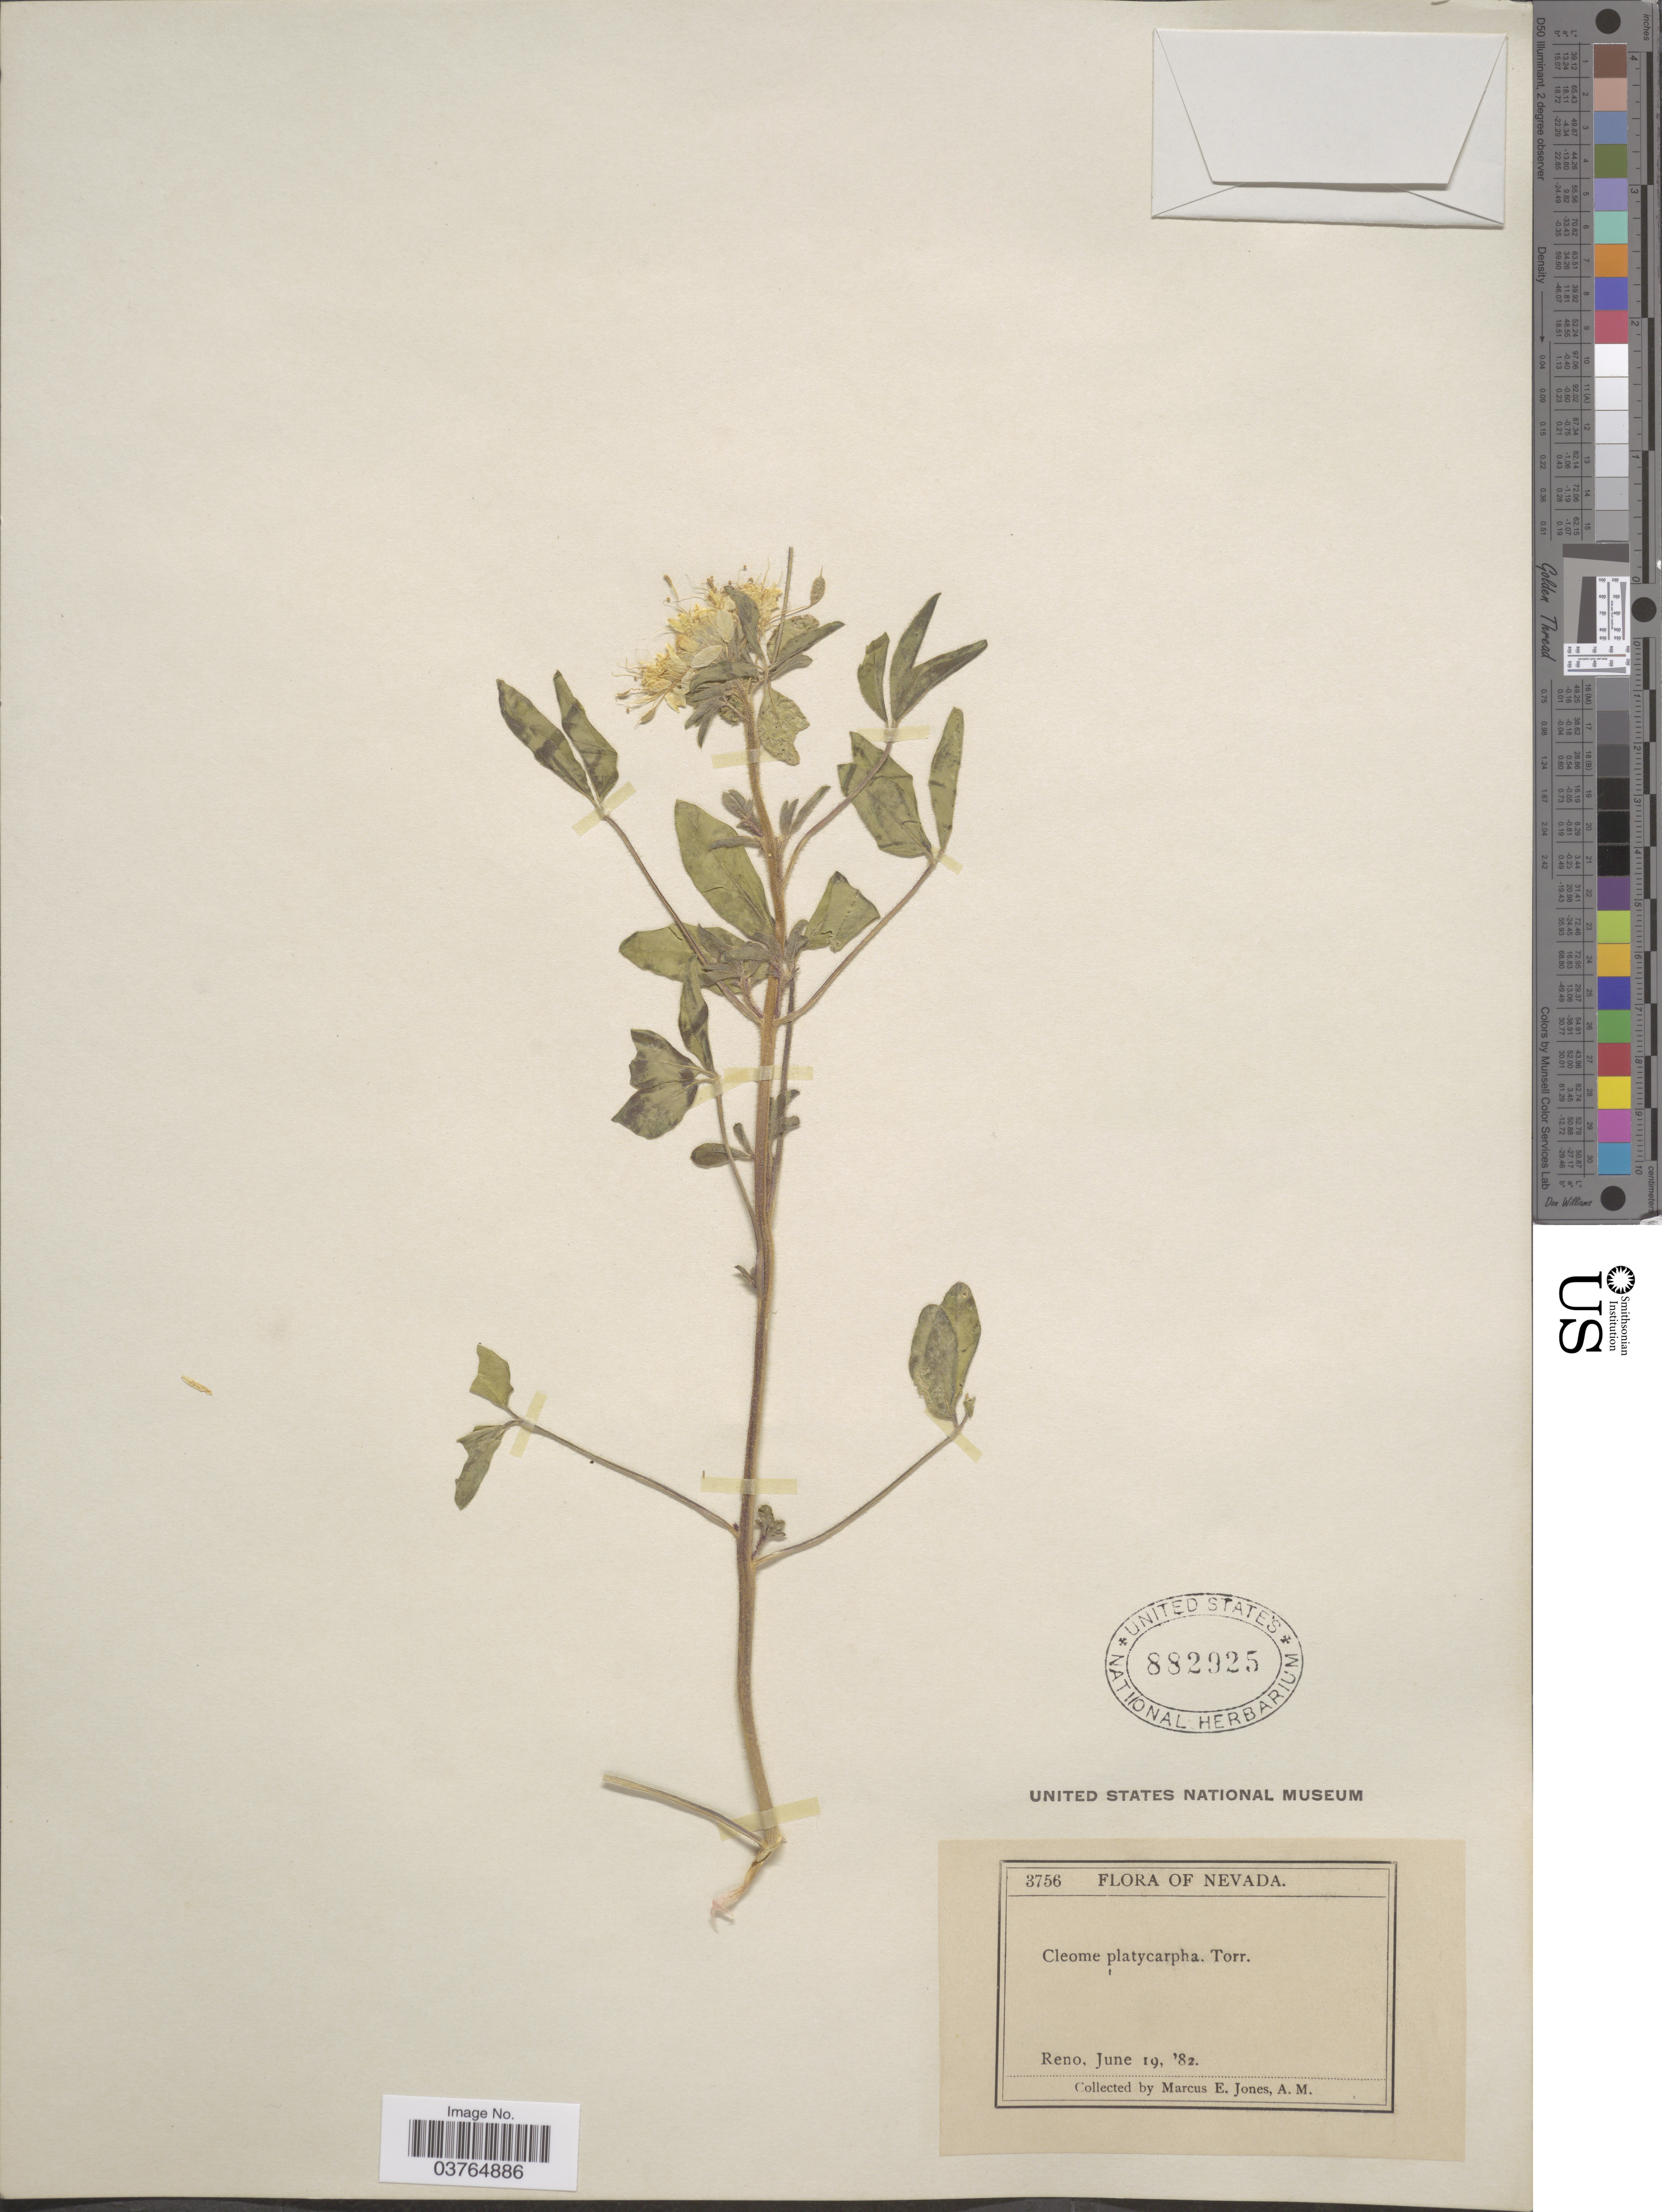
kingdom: Plantae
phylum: Tracheophyta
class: Magnoliopsida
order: Brassicales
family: Cleomaceae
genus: Cleomella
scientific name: Cleomella platycarpa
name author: (Torr.) Roalson & J.C. Hall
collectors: M. E. Jones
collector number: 3756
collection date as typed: Transcribed d/m/y: 19/6/82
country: United States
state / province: Nevada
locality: Reno.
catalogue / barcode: US 882925